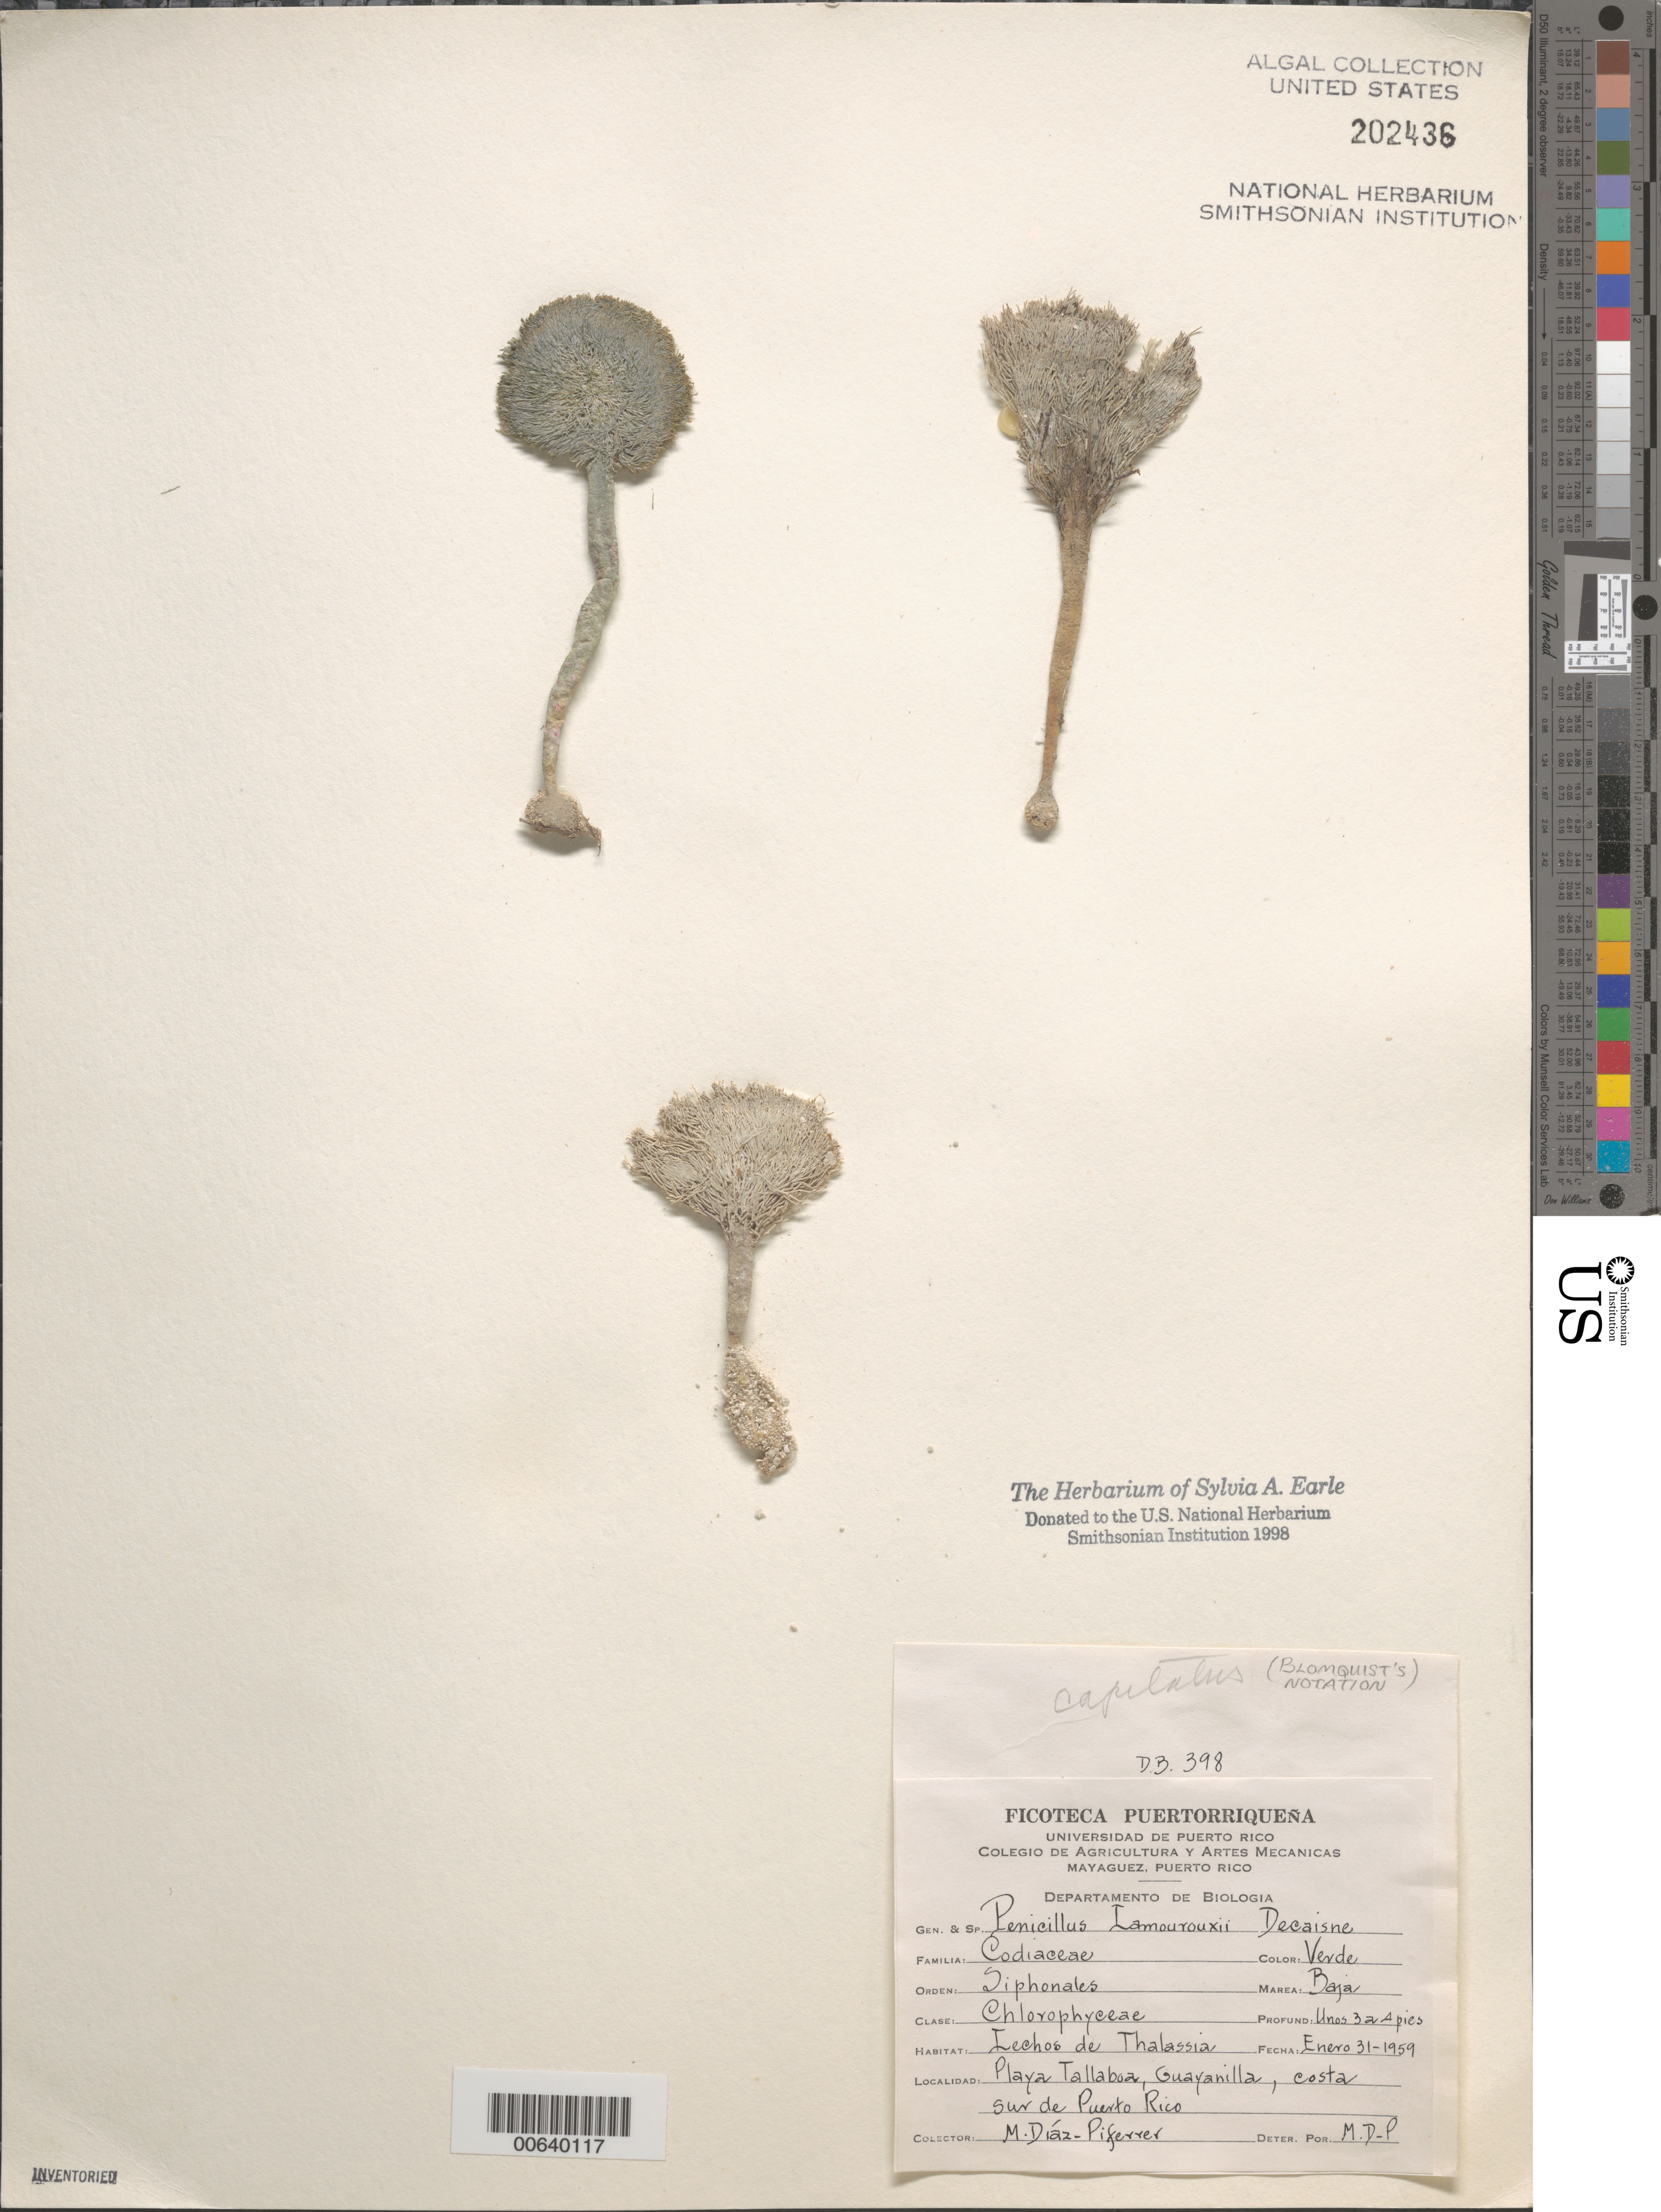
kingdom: Plantae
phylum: Chlorophyta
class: Ulvophyceae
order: Bryopsidales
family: Udoteaceae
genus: Penicillus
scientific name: Penicillus capitatus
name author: Lam.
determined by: Blomquist, H. L.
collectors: M. Diaz-Piferrer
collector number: Db 398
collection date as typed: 31 Jan 1959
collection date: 1959-01-31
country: Puerto Rico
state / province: Guayanilla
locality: Playa tallaboa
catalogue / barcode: US 202436